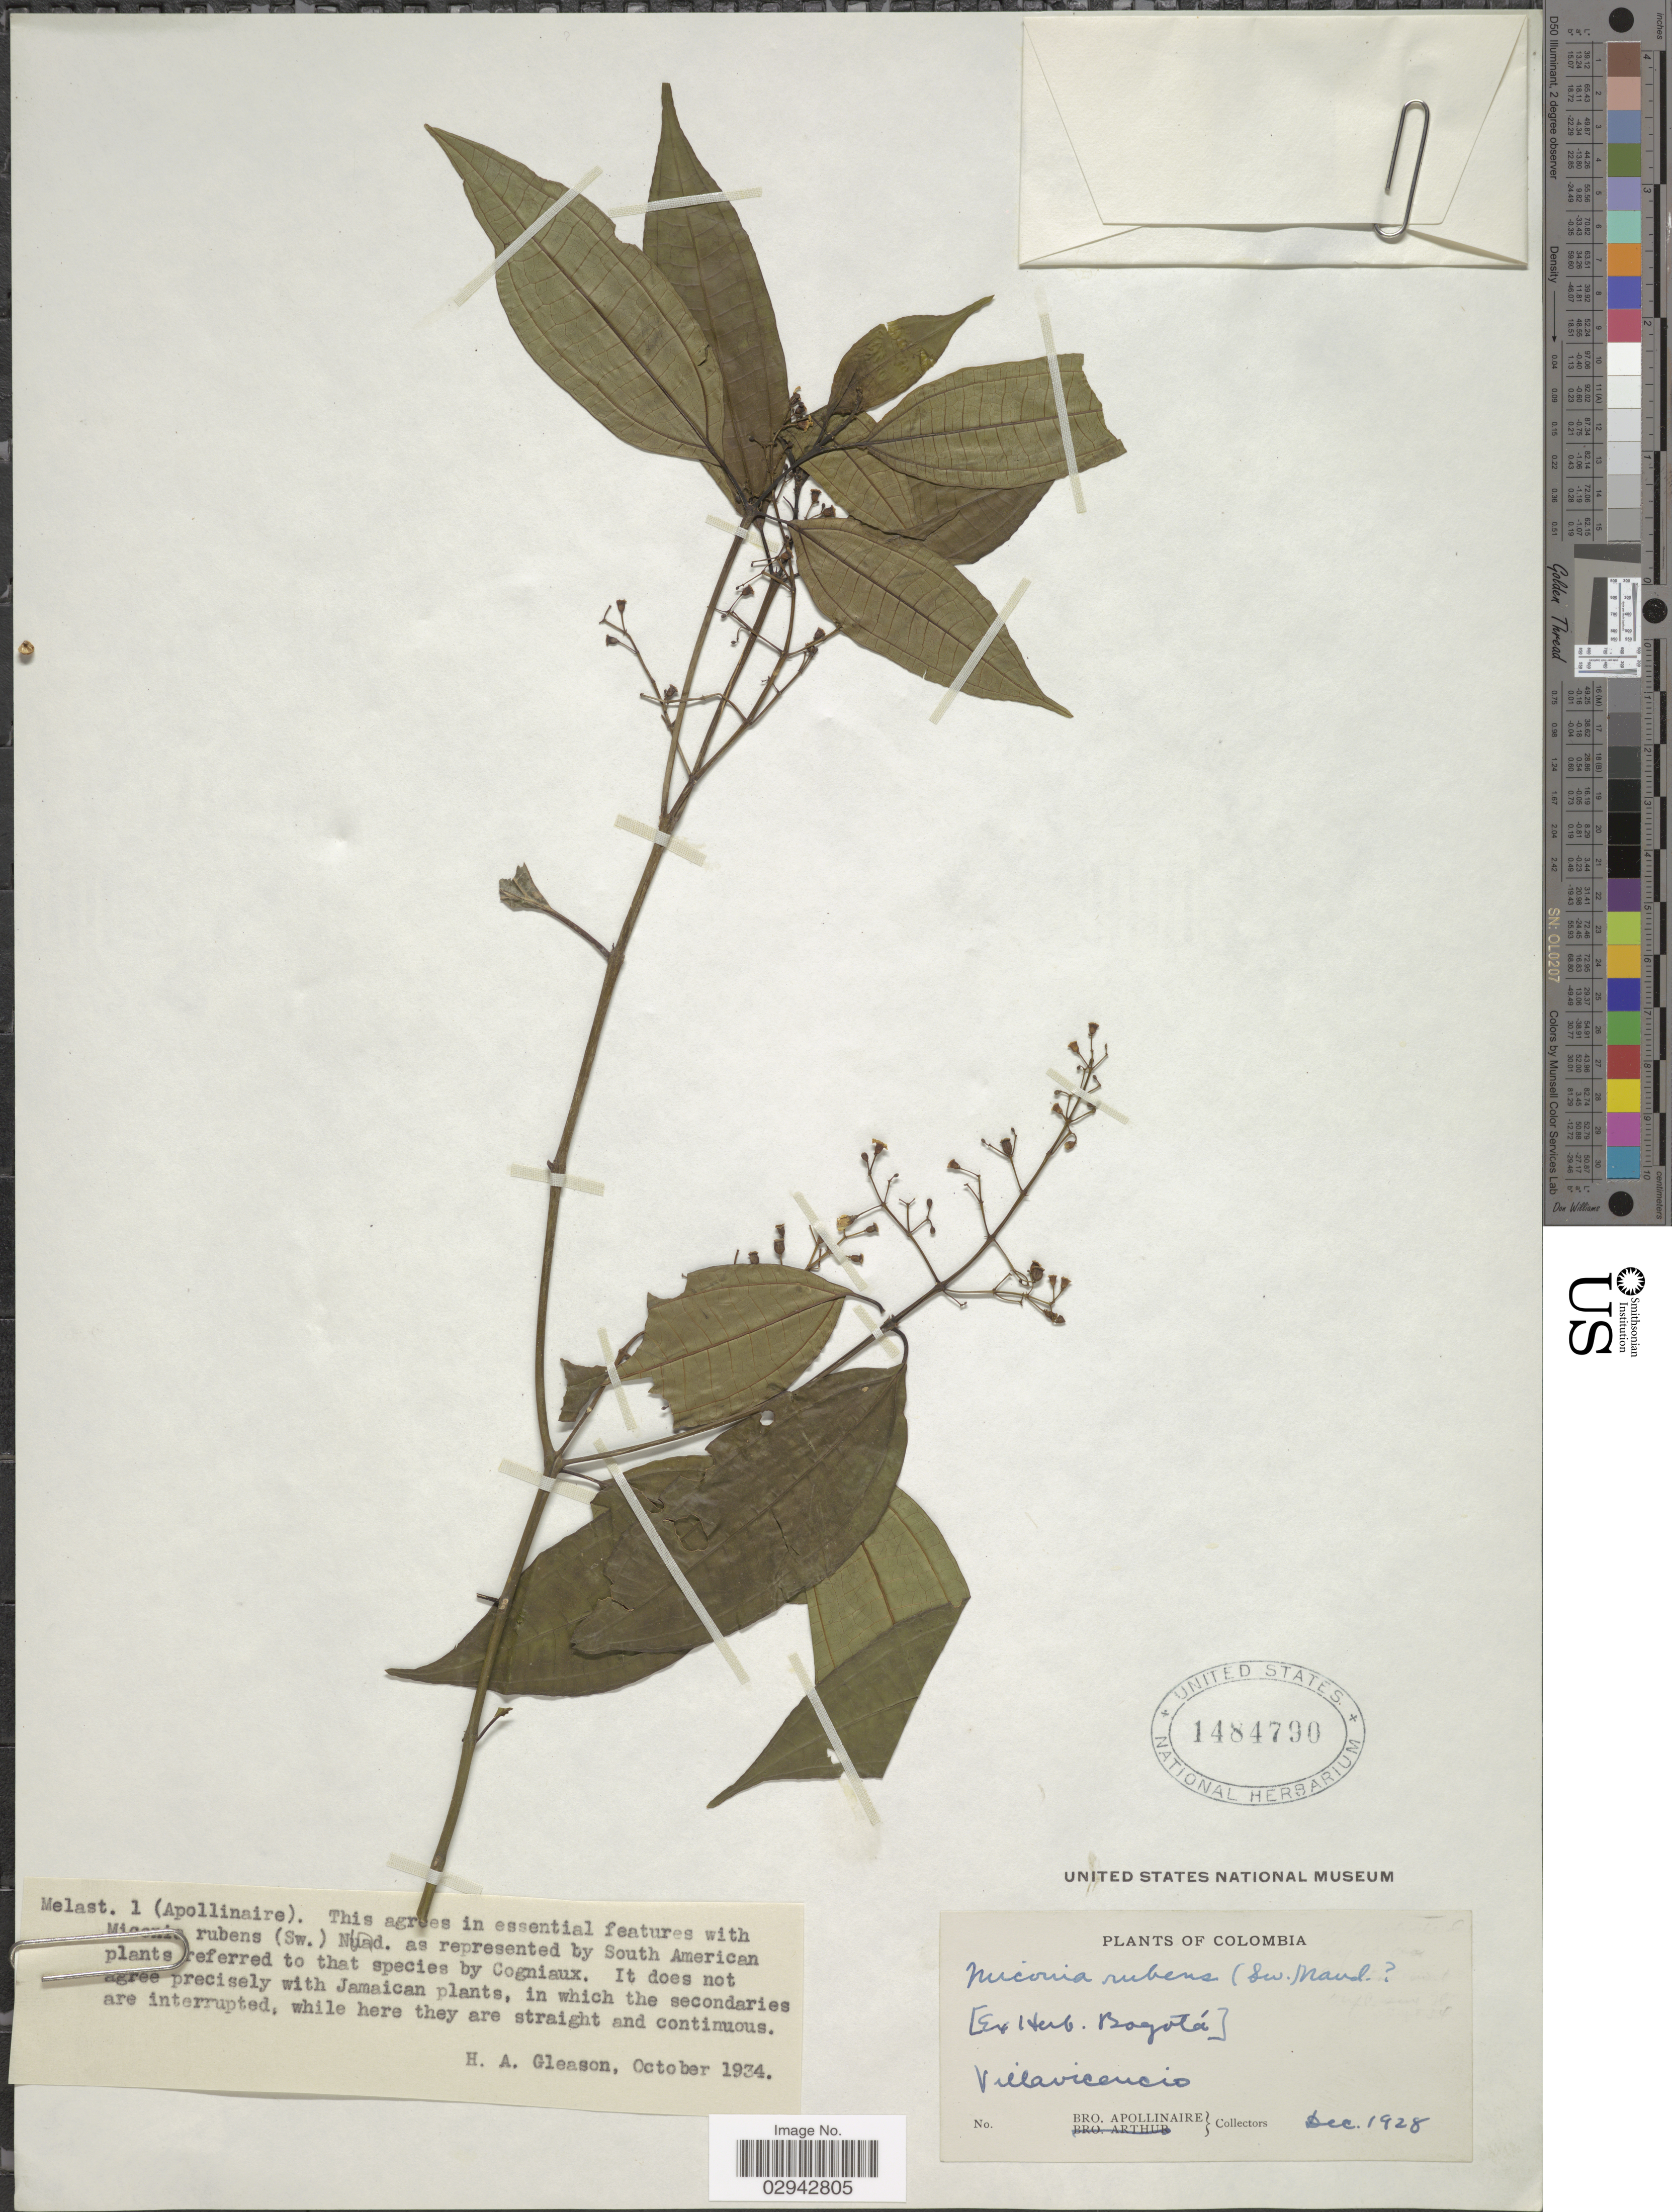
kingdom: Plantae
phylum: Tracheophyta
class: Magnoliopsida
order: Myrtales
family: Melastomataceae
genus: Miconia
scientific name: Miconia rubens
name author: (Sw.) Naudin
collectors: Bro. Apollinaire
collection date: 1928-12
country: Colombia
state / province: Meta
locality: Villavicencio.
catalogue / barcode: US 1484790